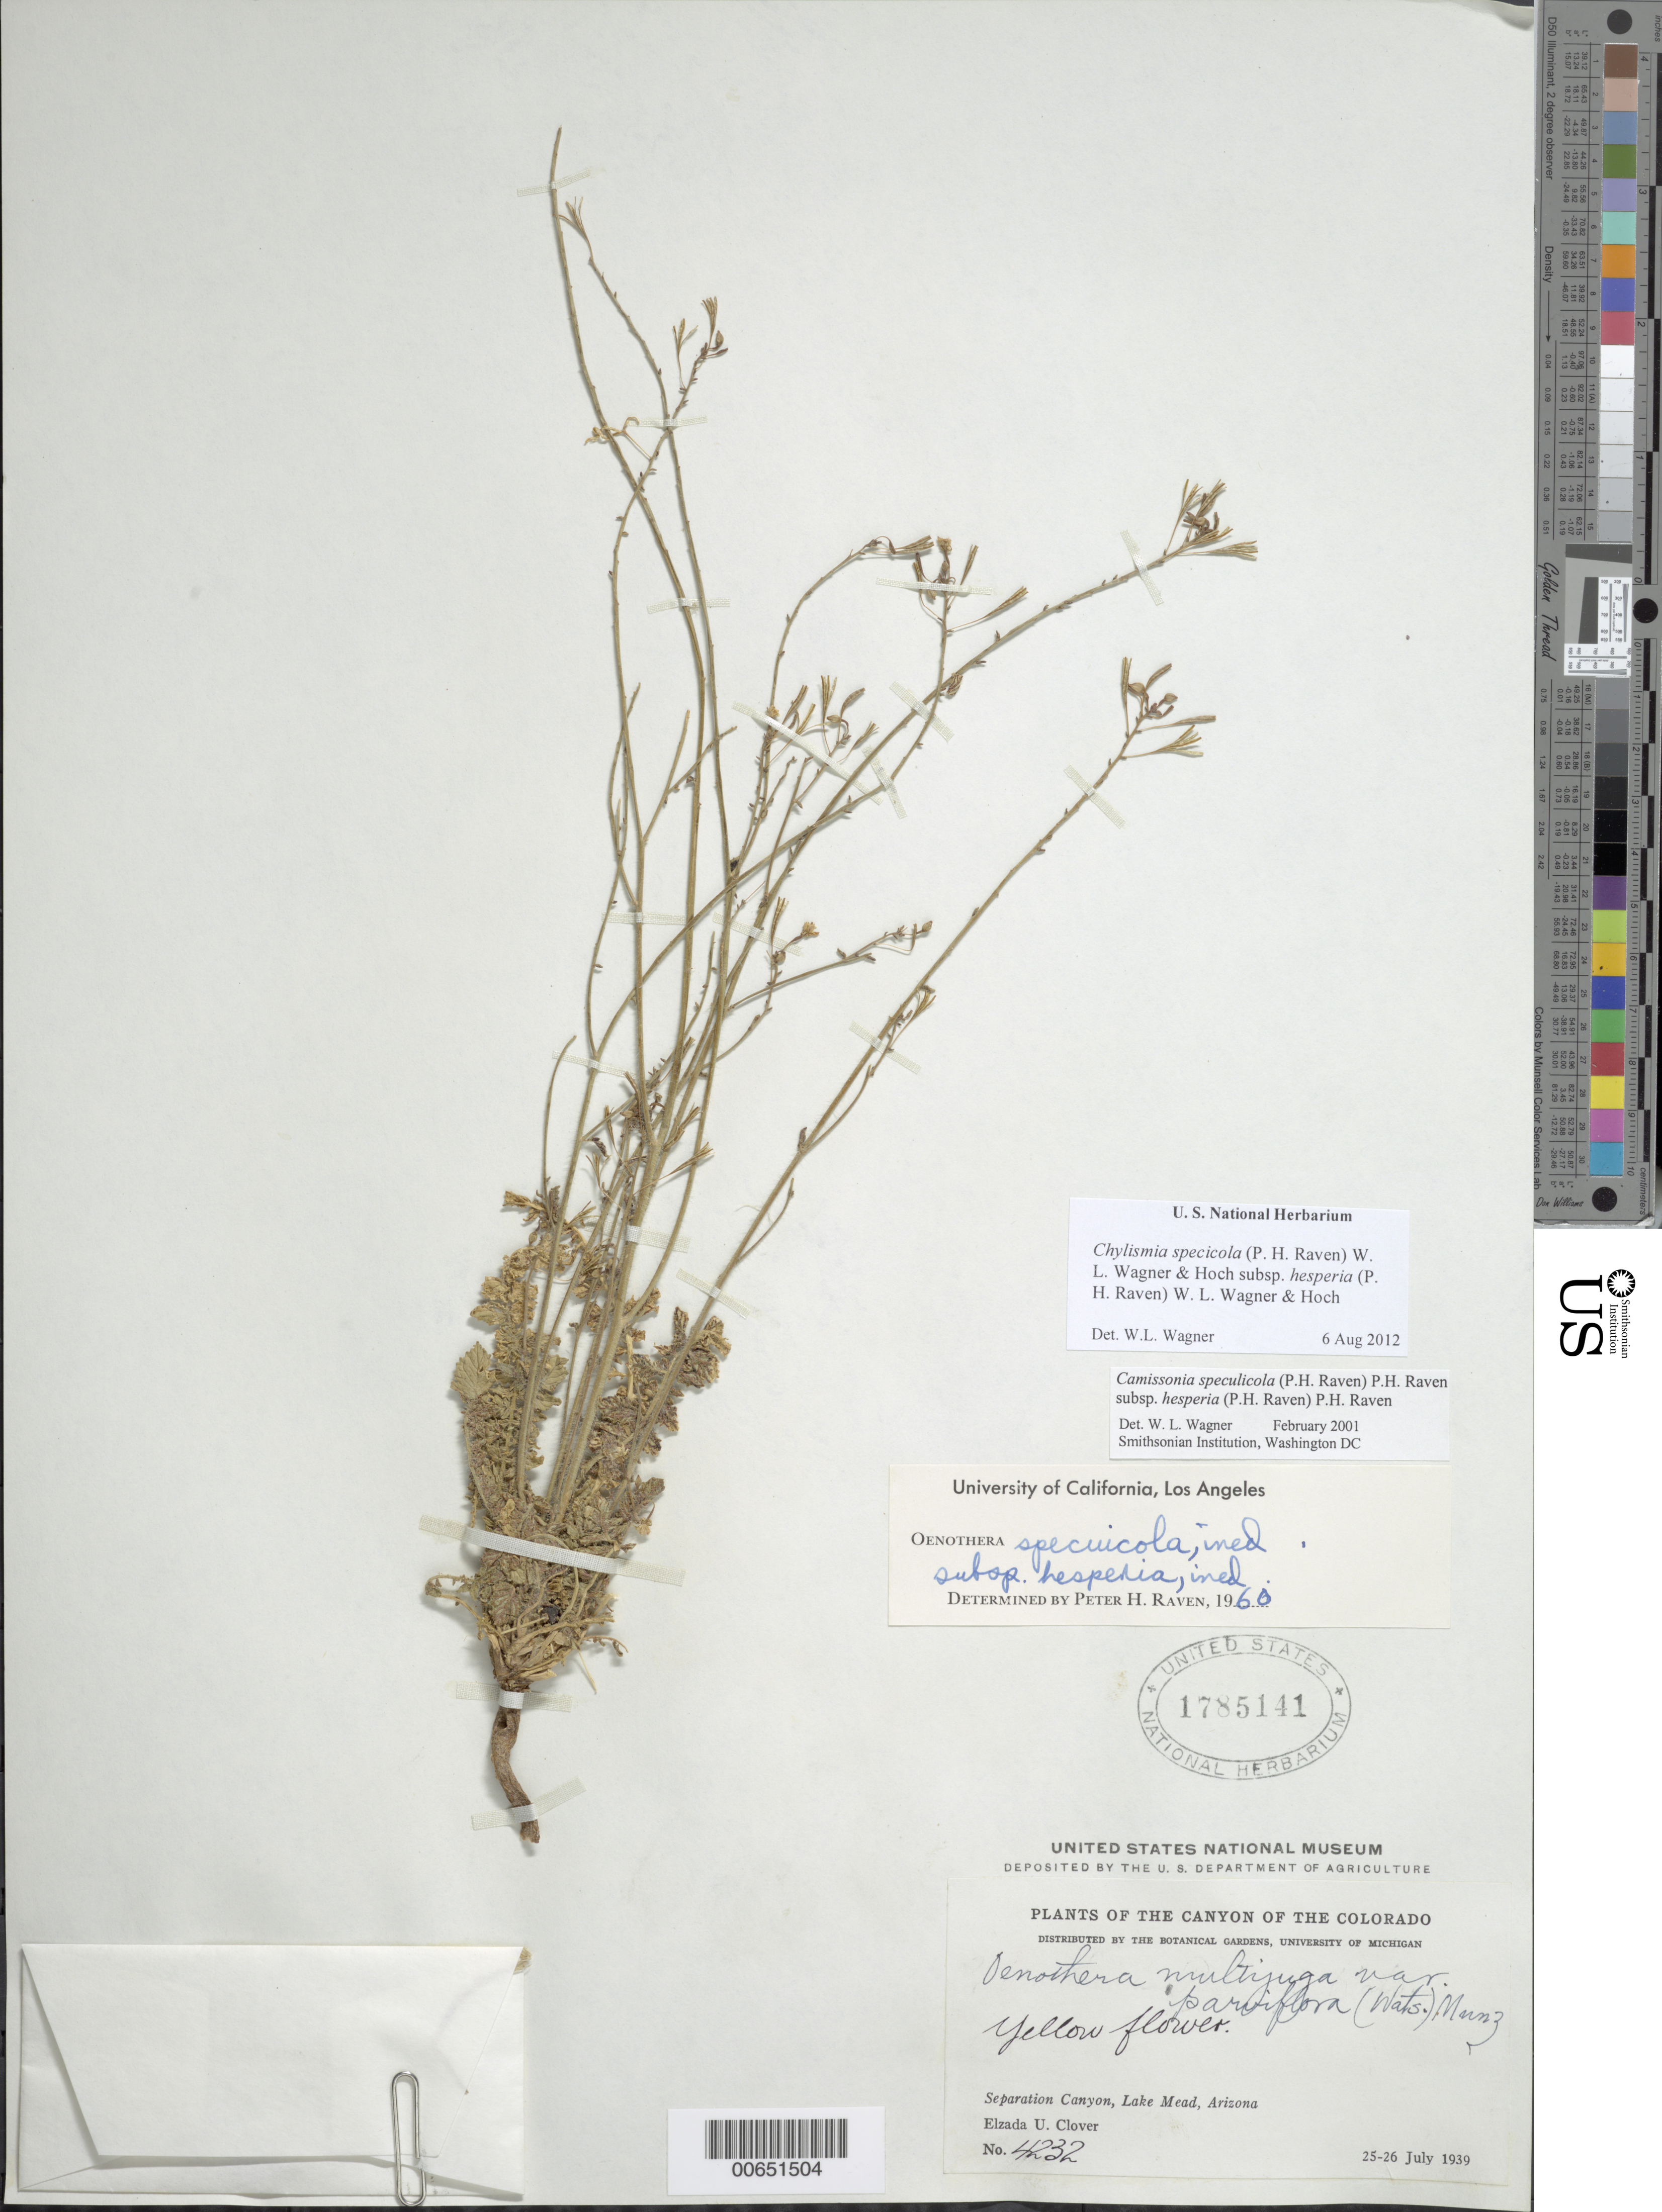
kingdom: Plantae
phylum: Tracheophyta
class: Magnoliopsida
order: Myrtales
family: Onagraceae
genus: Chylismia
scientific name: Chylismia specicola subsp. hesperia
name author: (P.H. Raven) W.L. Wagner & Hoch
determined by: Wagner, W. L., (BOT), Smithsonian Institution - National Museum of Natural History (UNITED STATES)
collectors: E. U. Clover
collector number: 4232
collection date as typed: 25 Jul 1939 to 26 Jul 1939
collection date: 1939-07-25/1939-07-26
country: United States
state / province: Arizona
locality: Lake mead, separation canyon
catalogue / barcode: US 1785141